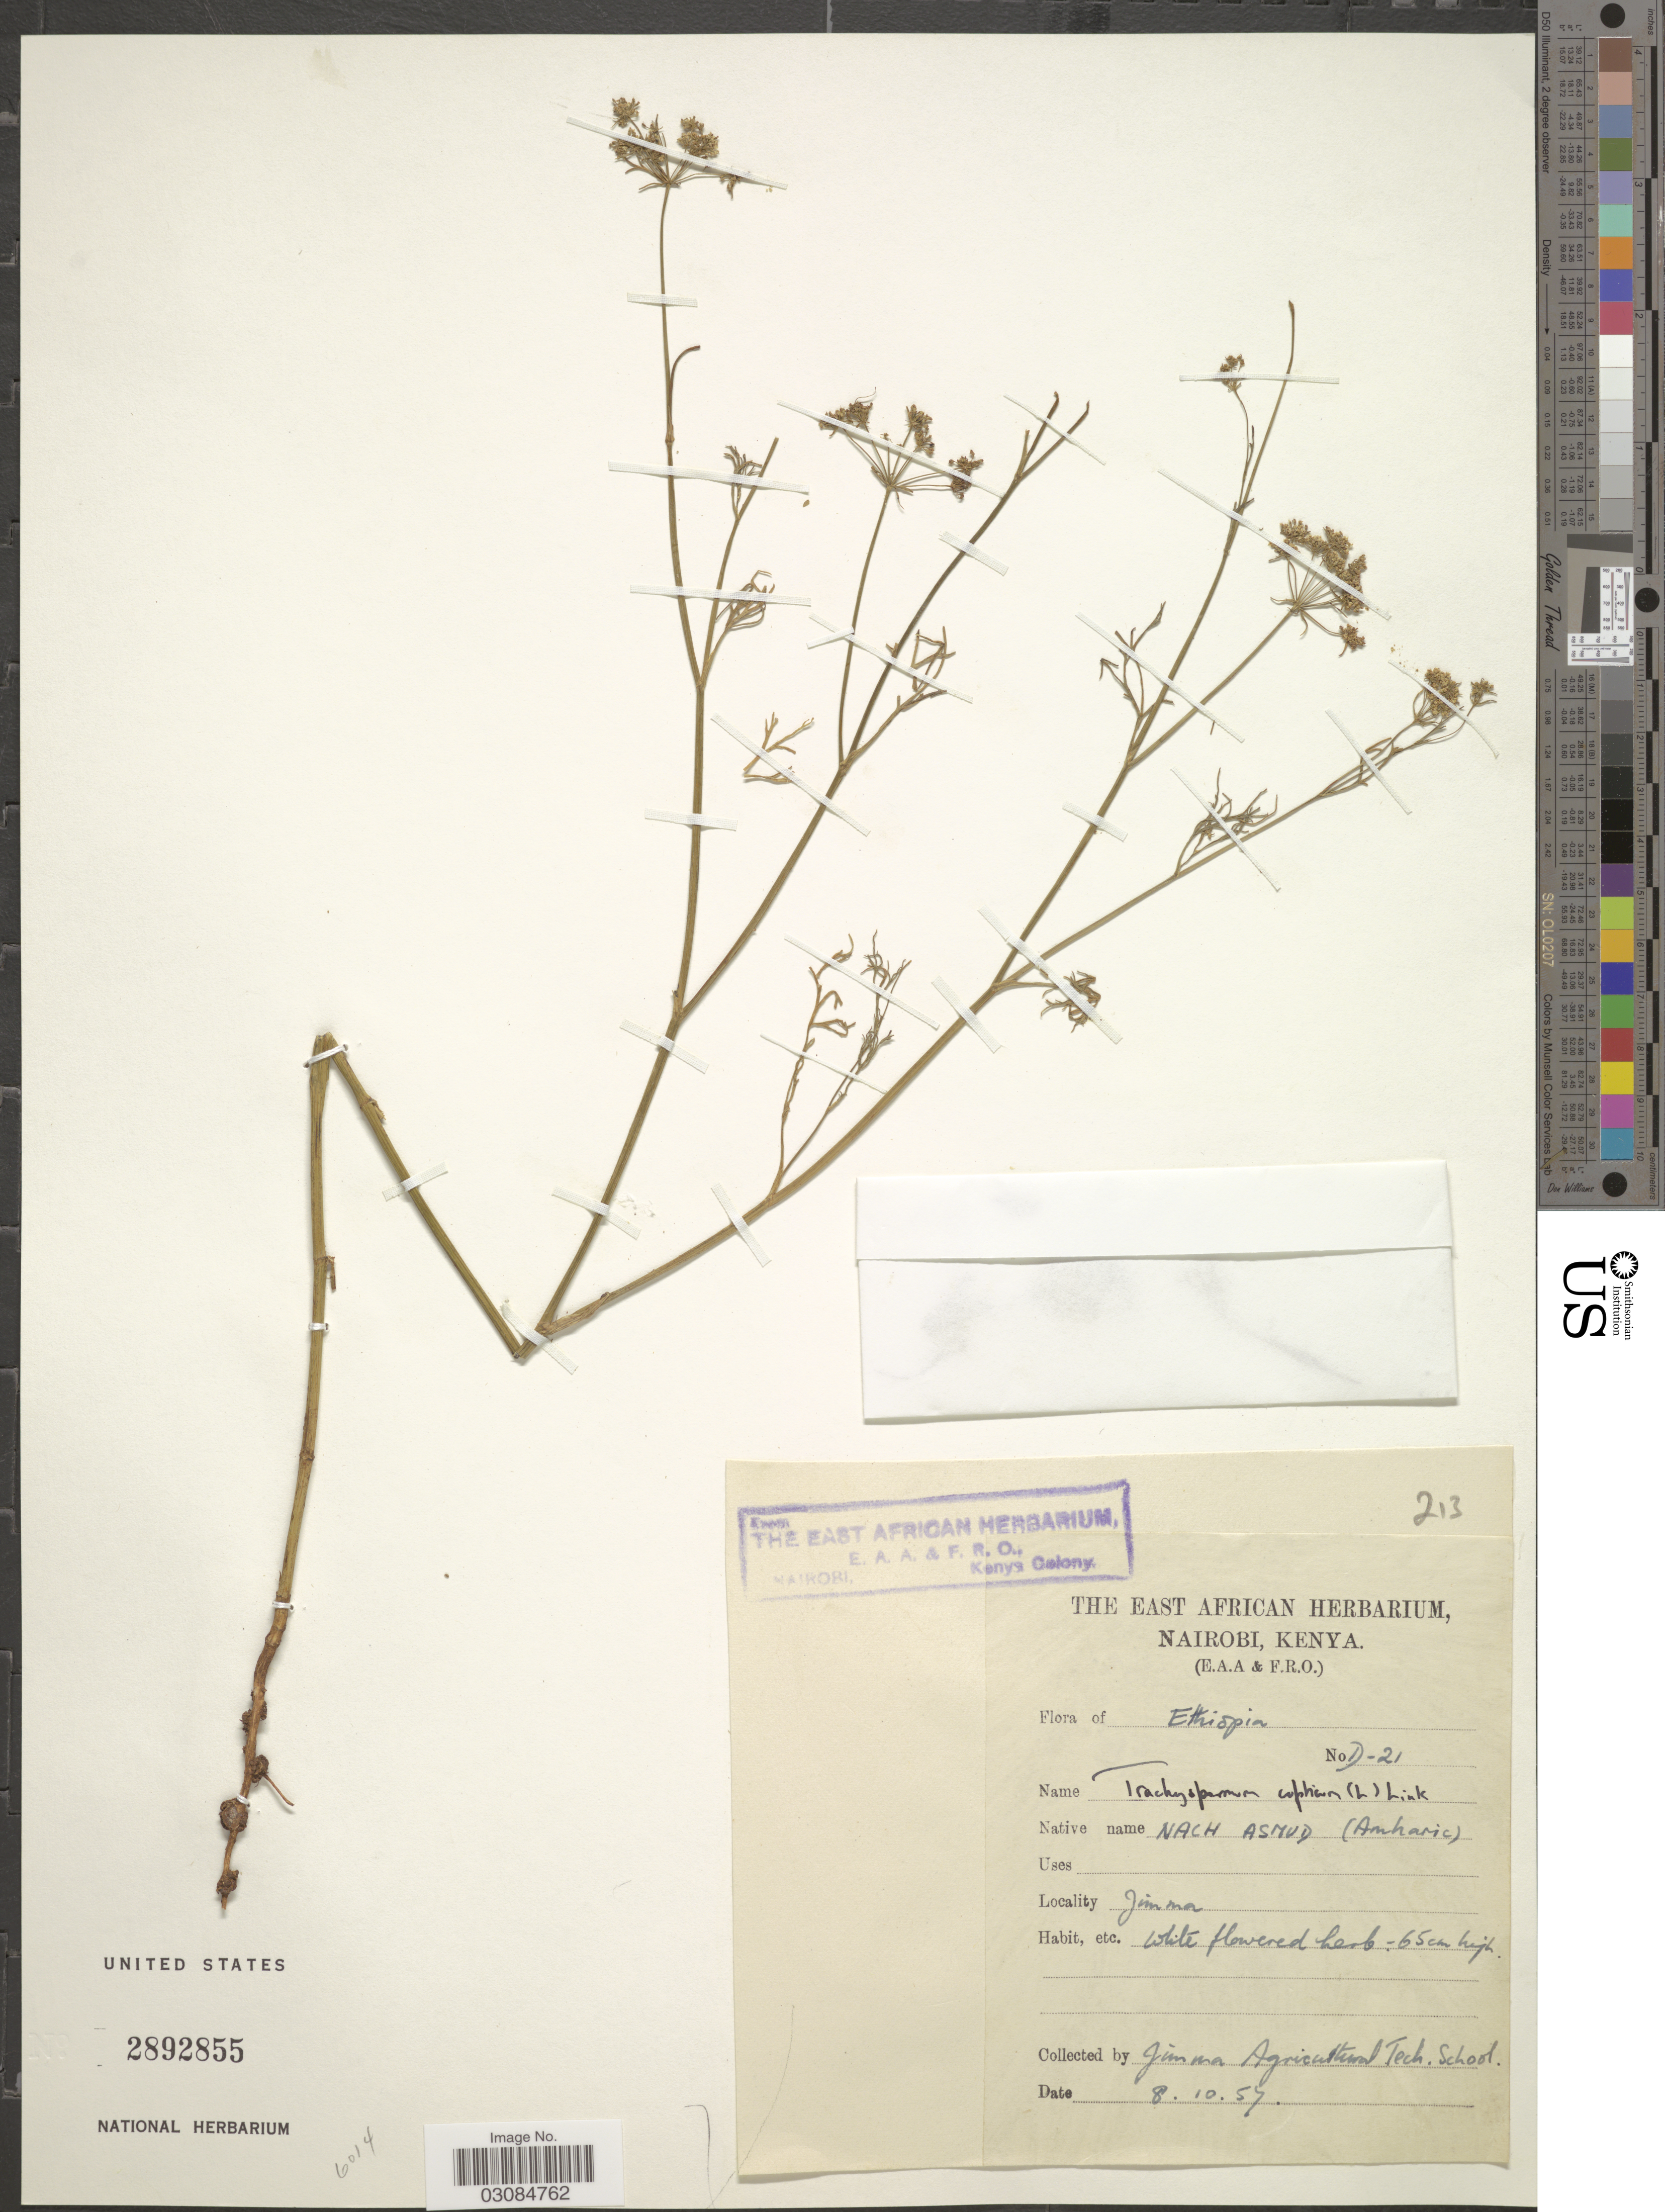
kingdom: Plantae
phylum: Tracheophyta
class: Magnoliopsida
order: Apiales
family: Apiaceae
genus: Trachyspermum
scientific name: Trachyspermum copticum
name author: (L.) Link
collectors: Jimma Agricultural Tech. School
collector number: D-21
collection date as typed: Transcribed d/m/y: 8/10/57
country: Ethiopia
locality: Jimma.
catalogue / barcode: US 2892855